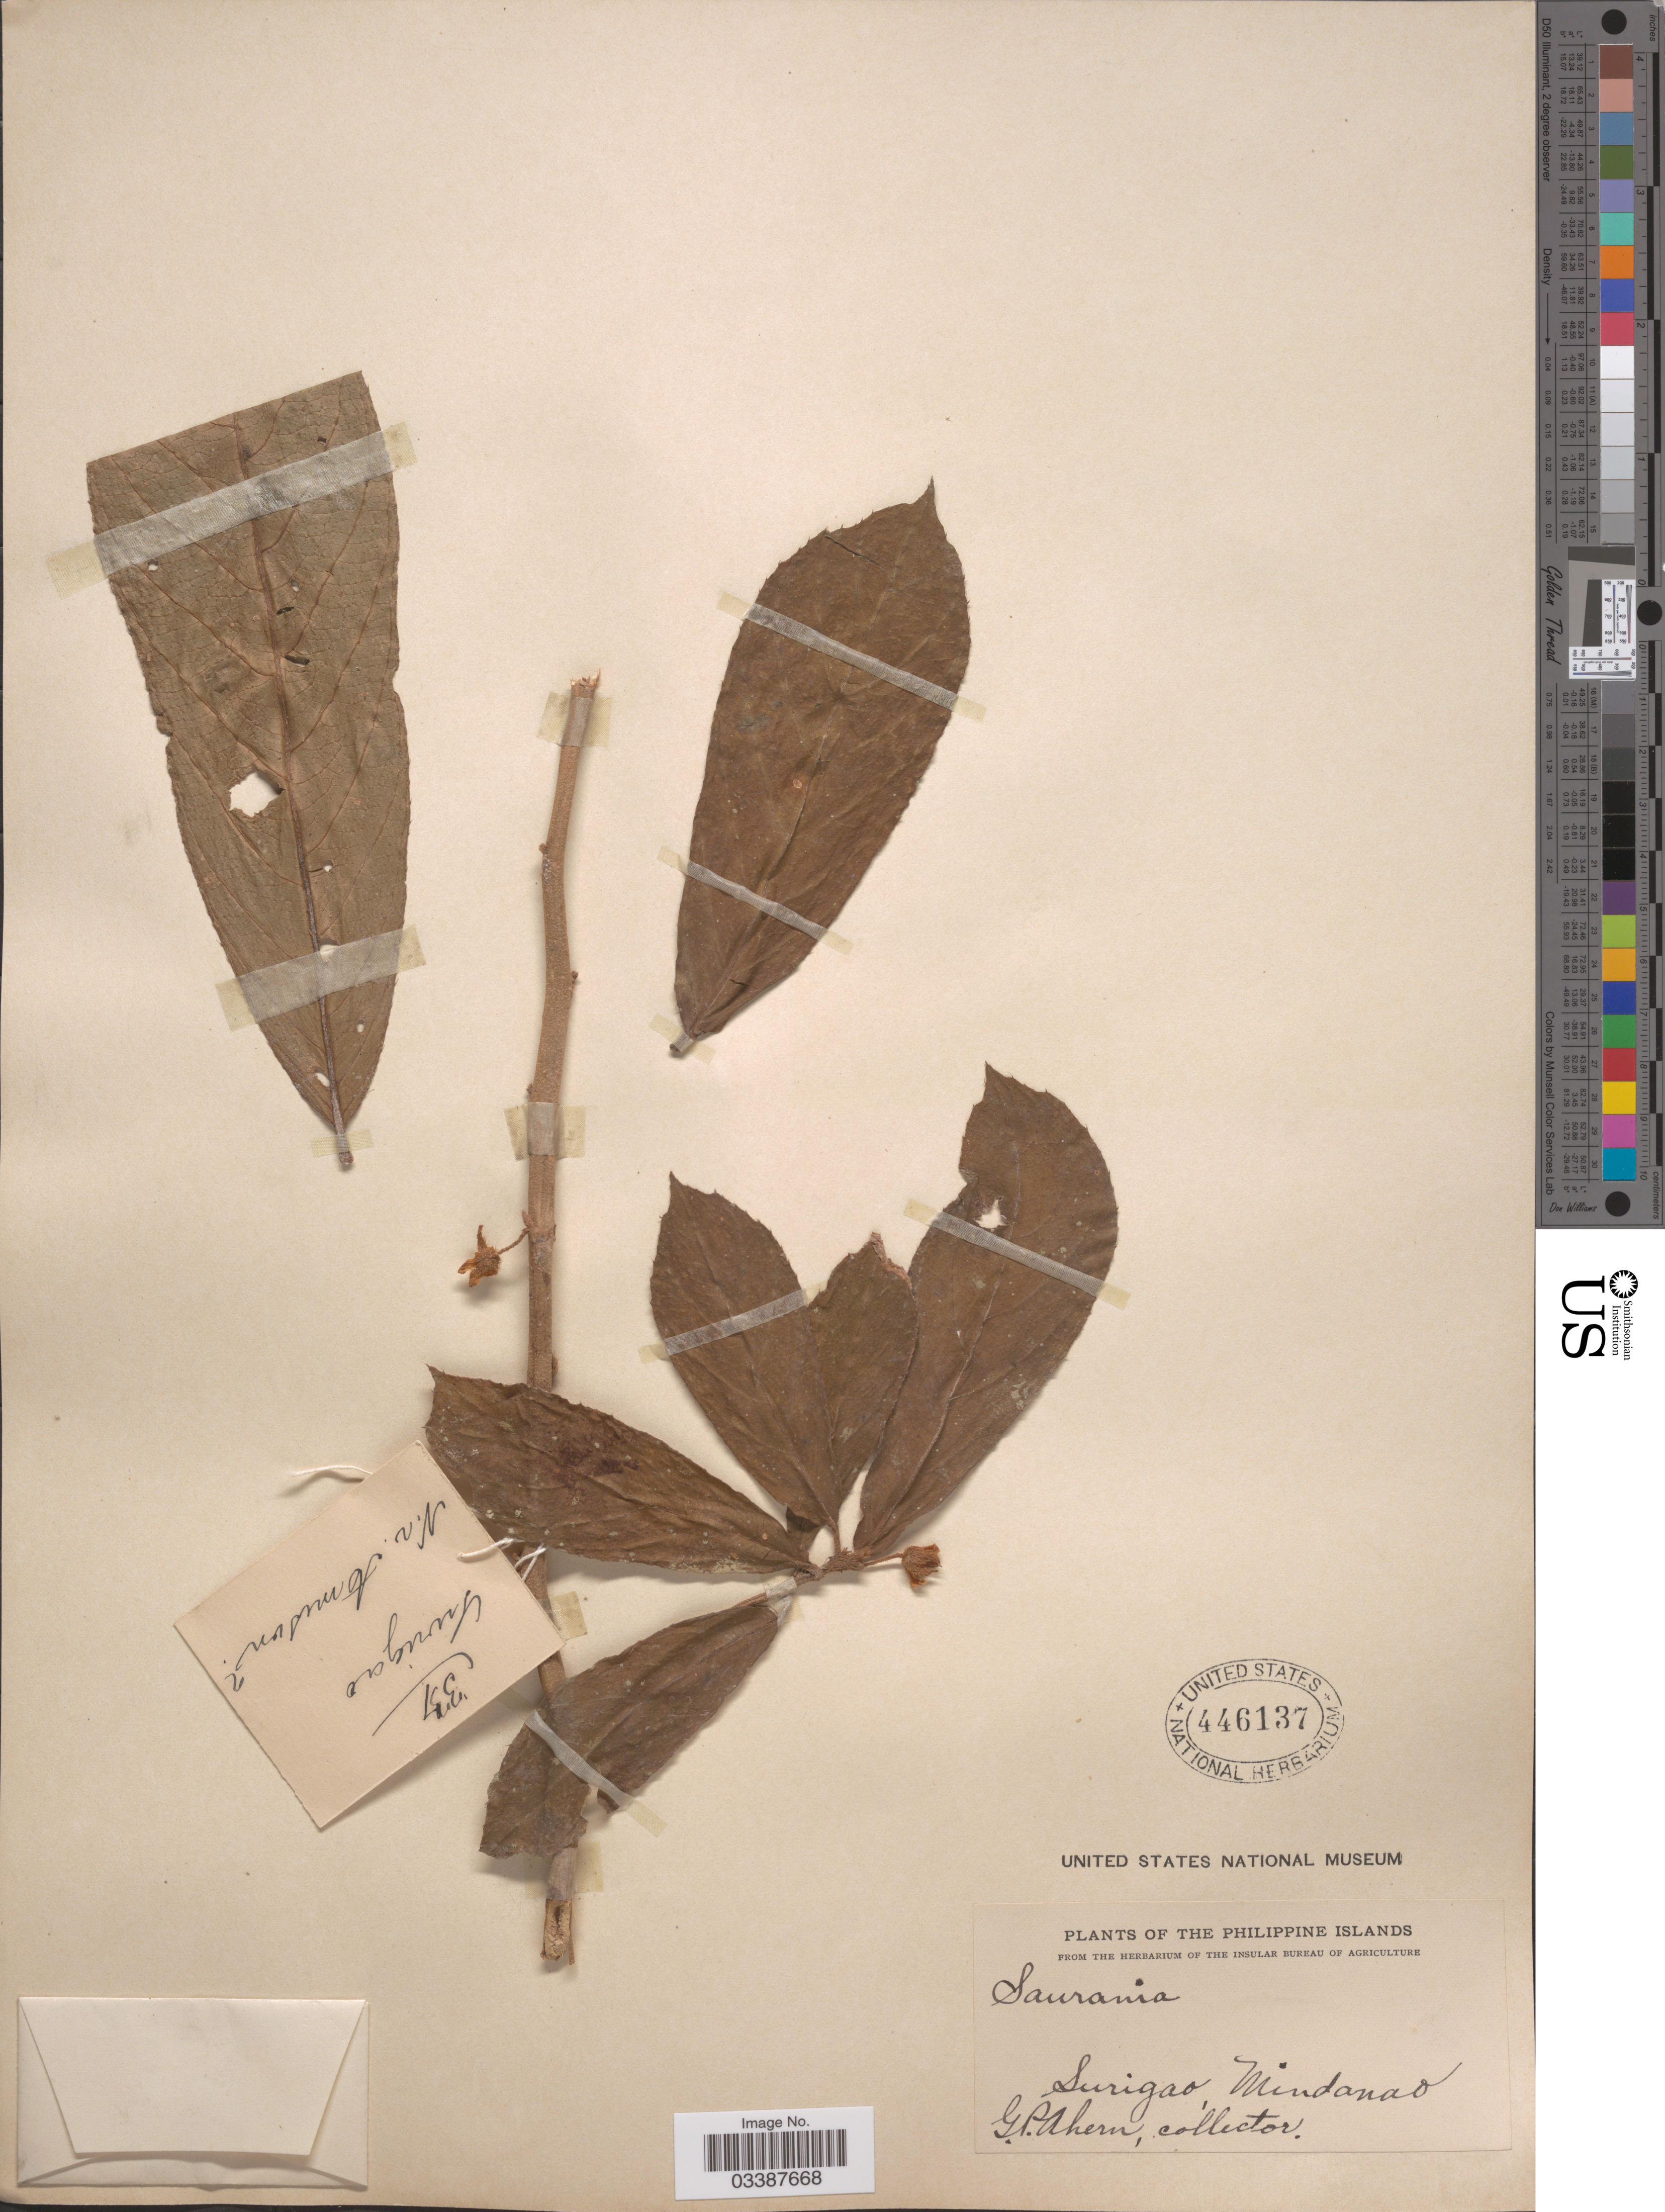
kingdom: Plantae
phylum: Tracheophyta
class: Magnoliopsida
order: Ericales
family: Actinidiaceae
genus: Saurauia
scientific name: Saurauia sp.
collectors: G. Ahern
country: Philippines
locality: The Philippine Islands, Surigao, Mindanao.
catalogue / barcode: US 446137